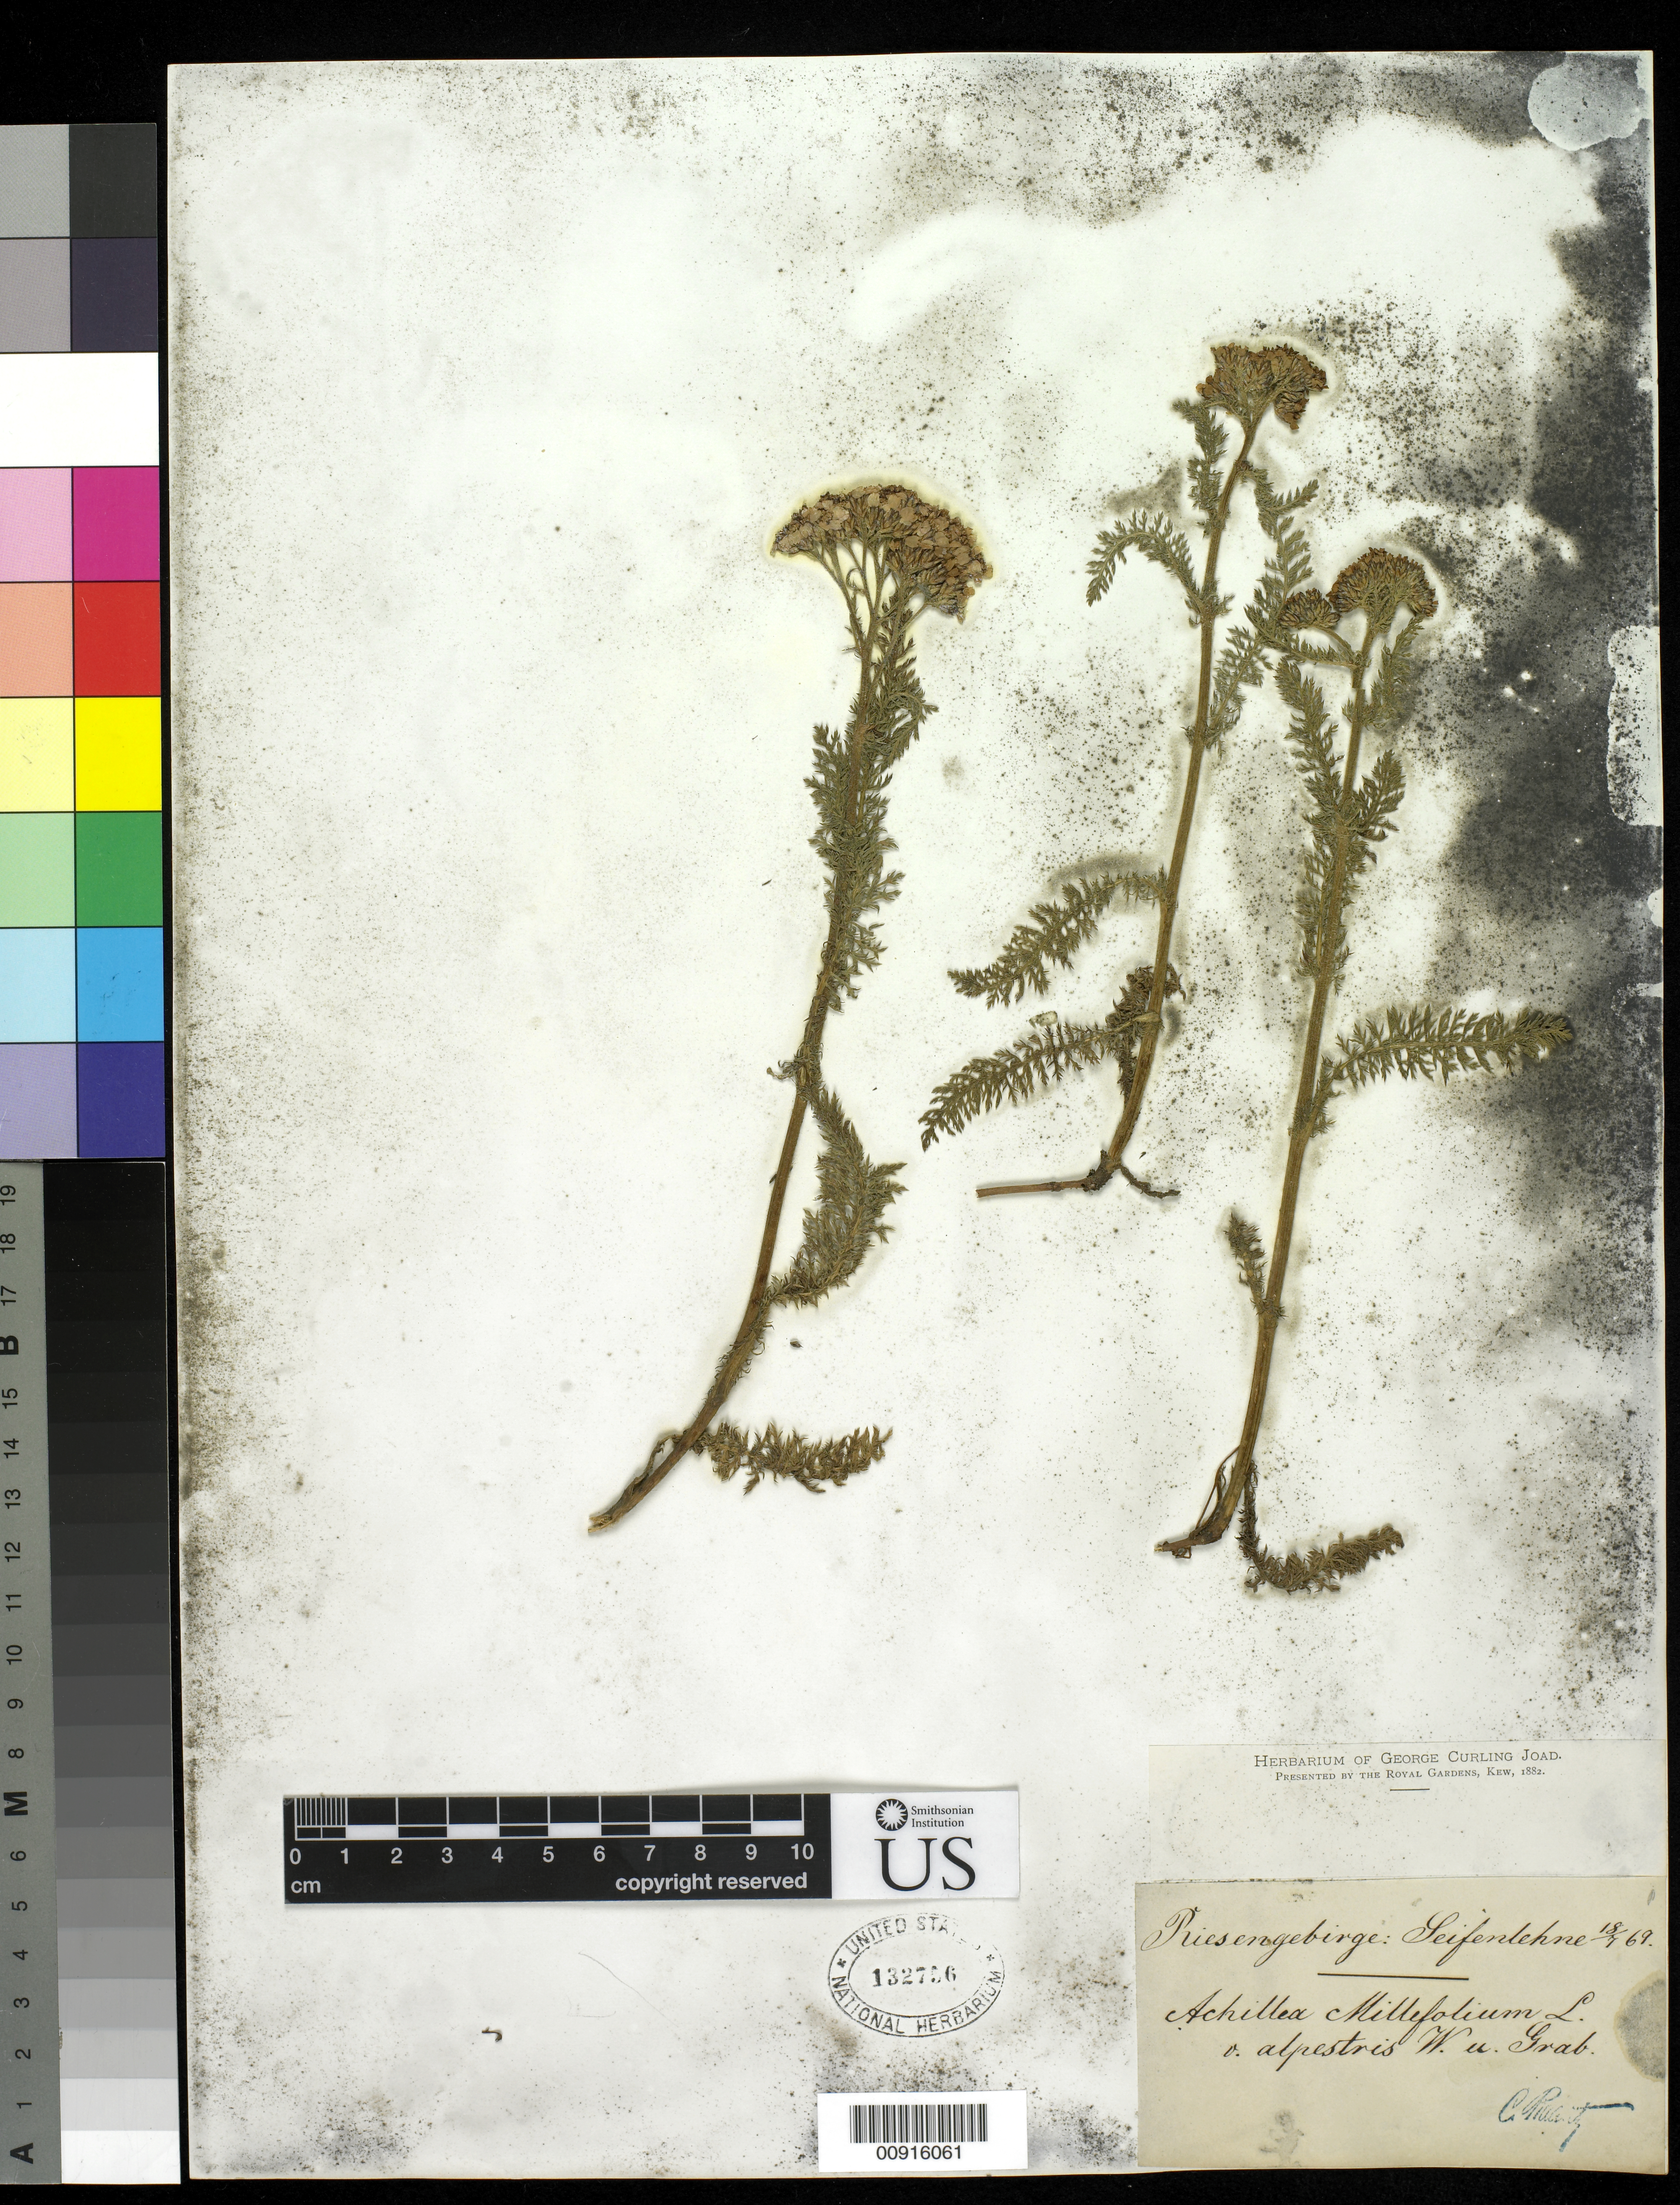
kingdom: Plantae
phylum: Tracheophyta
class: Magnoliopsida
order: Asterales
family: Asteraceae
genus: Achillea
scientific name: Achillea millefolium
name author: L.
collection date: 1869-07-18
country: Germany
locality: Riesengebirge: Seifenlehne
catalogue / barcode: US 132756